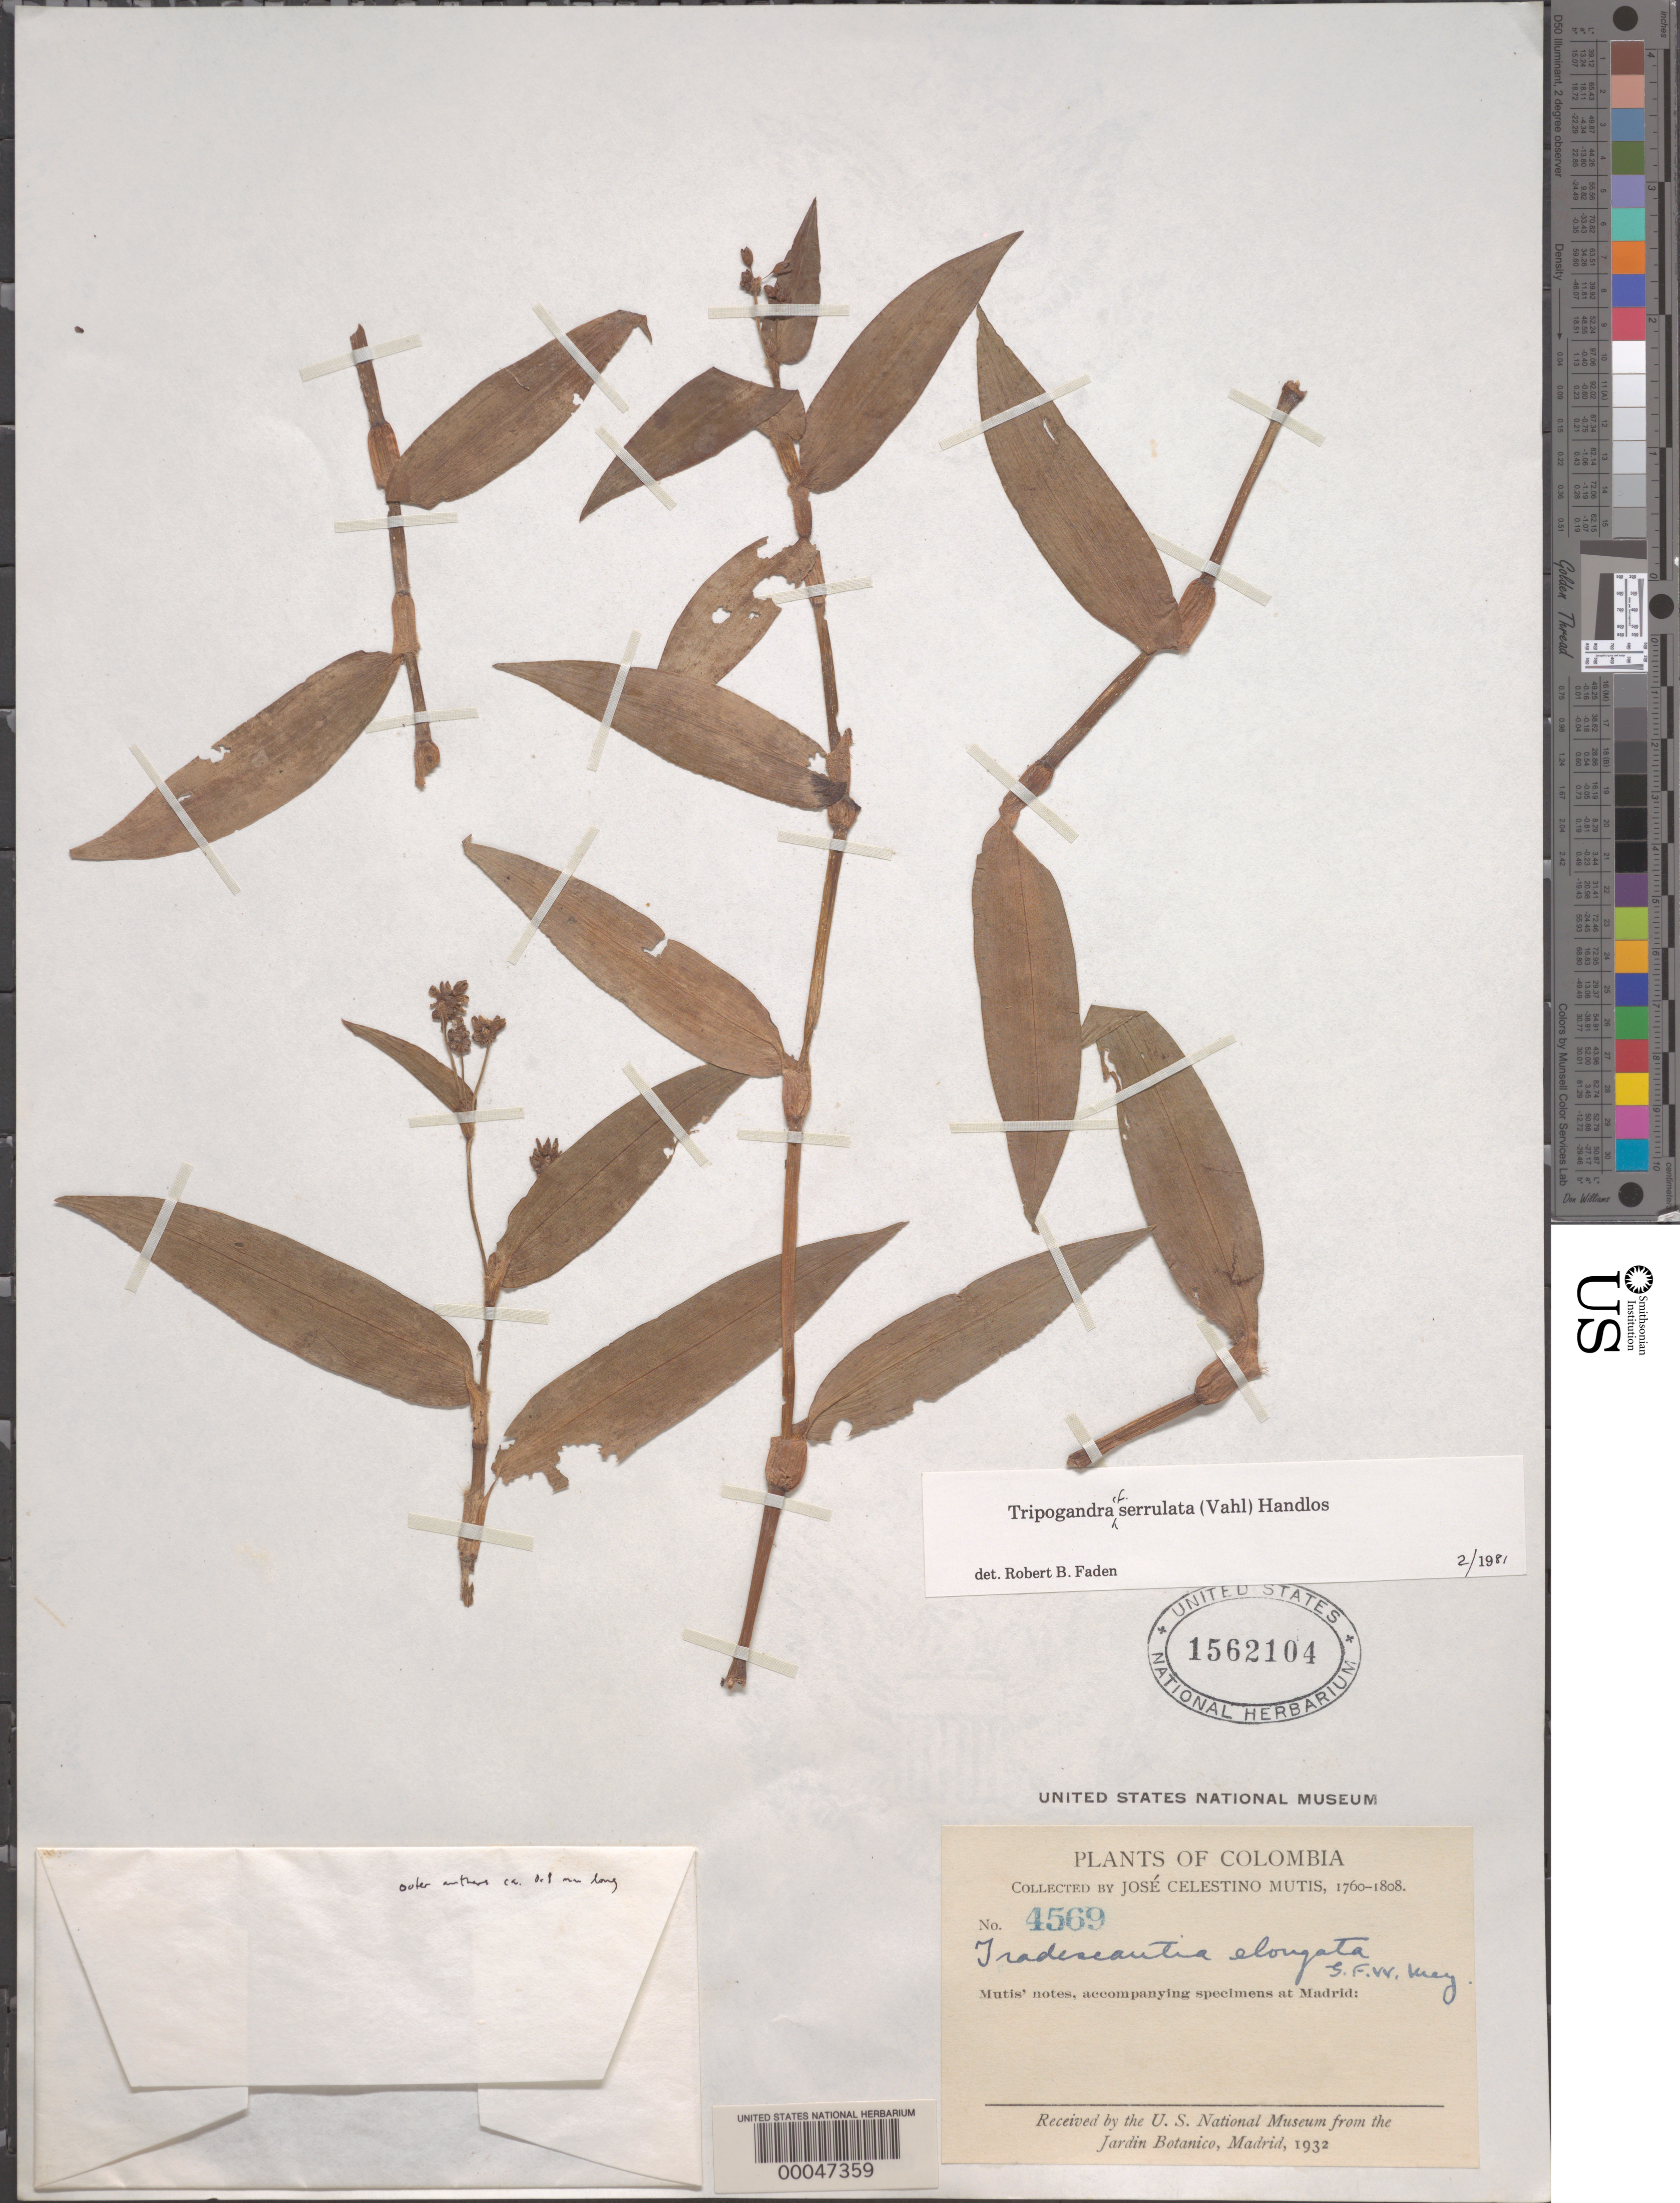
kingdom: Plantae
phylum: Tracheophyta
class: Liliopsida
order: Commelinales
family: Commelinaceae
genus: Tripogandra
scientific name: Tripogandra serrulata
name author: (Vahl) Handlos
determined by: Faden, Robert B., (US), Smithsonian Institution - National Museum of Natural History (UNITED STATES)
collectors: J. C. B. Mutis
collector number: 4569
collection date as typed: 1760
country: Colombia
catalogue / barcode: US 1562104